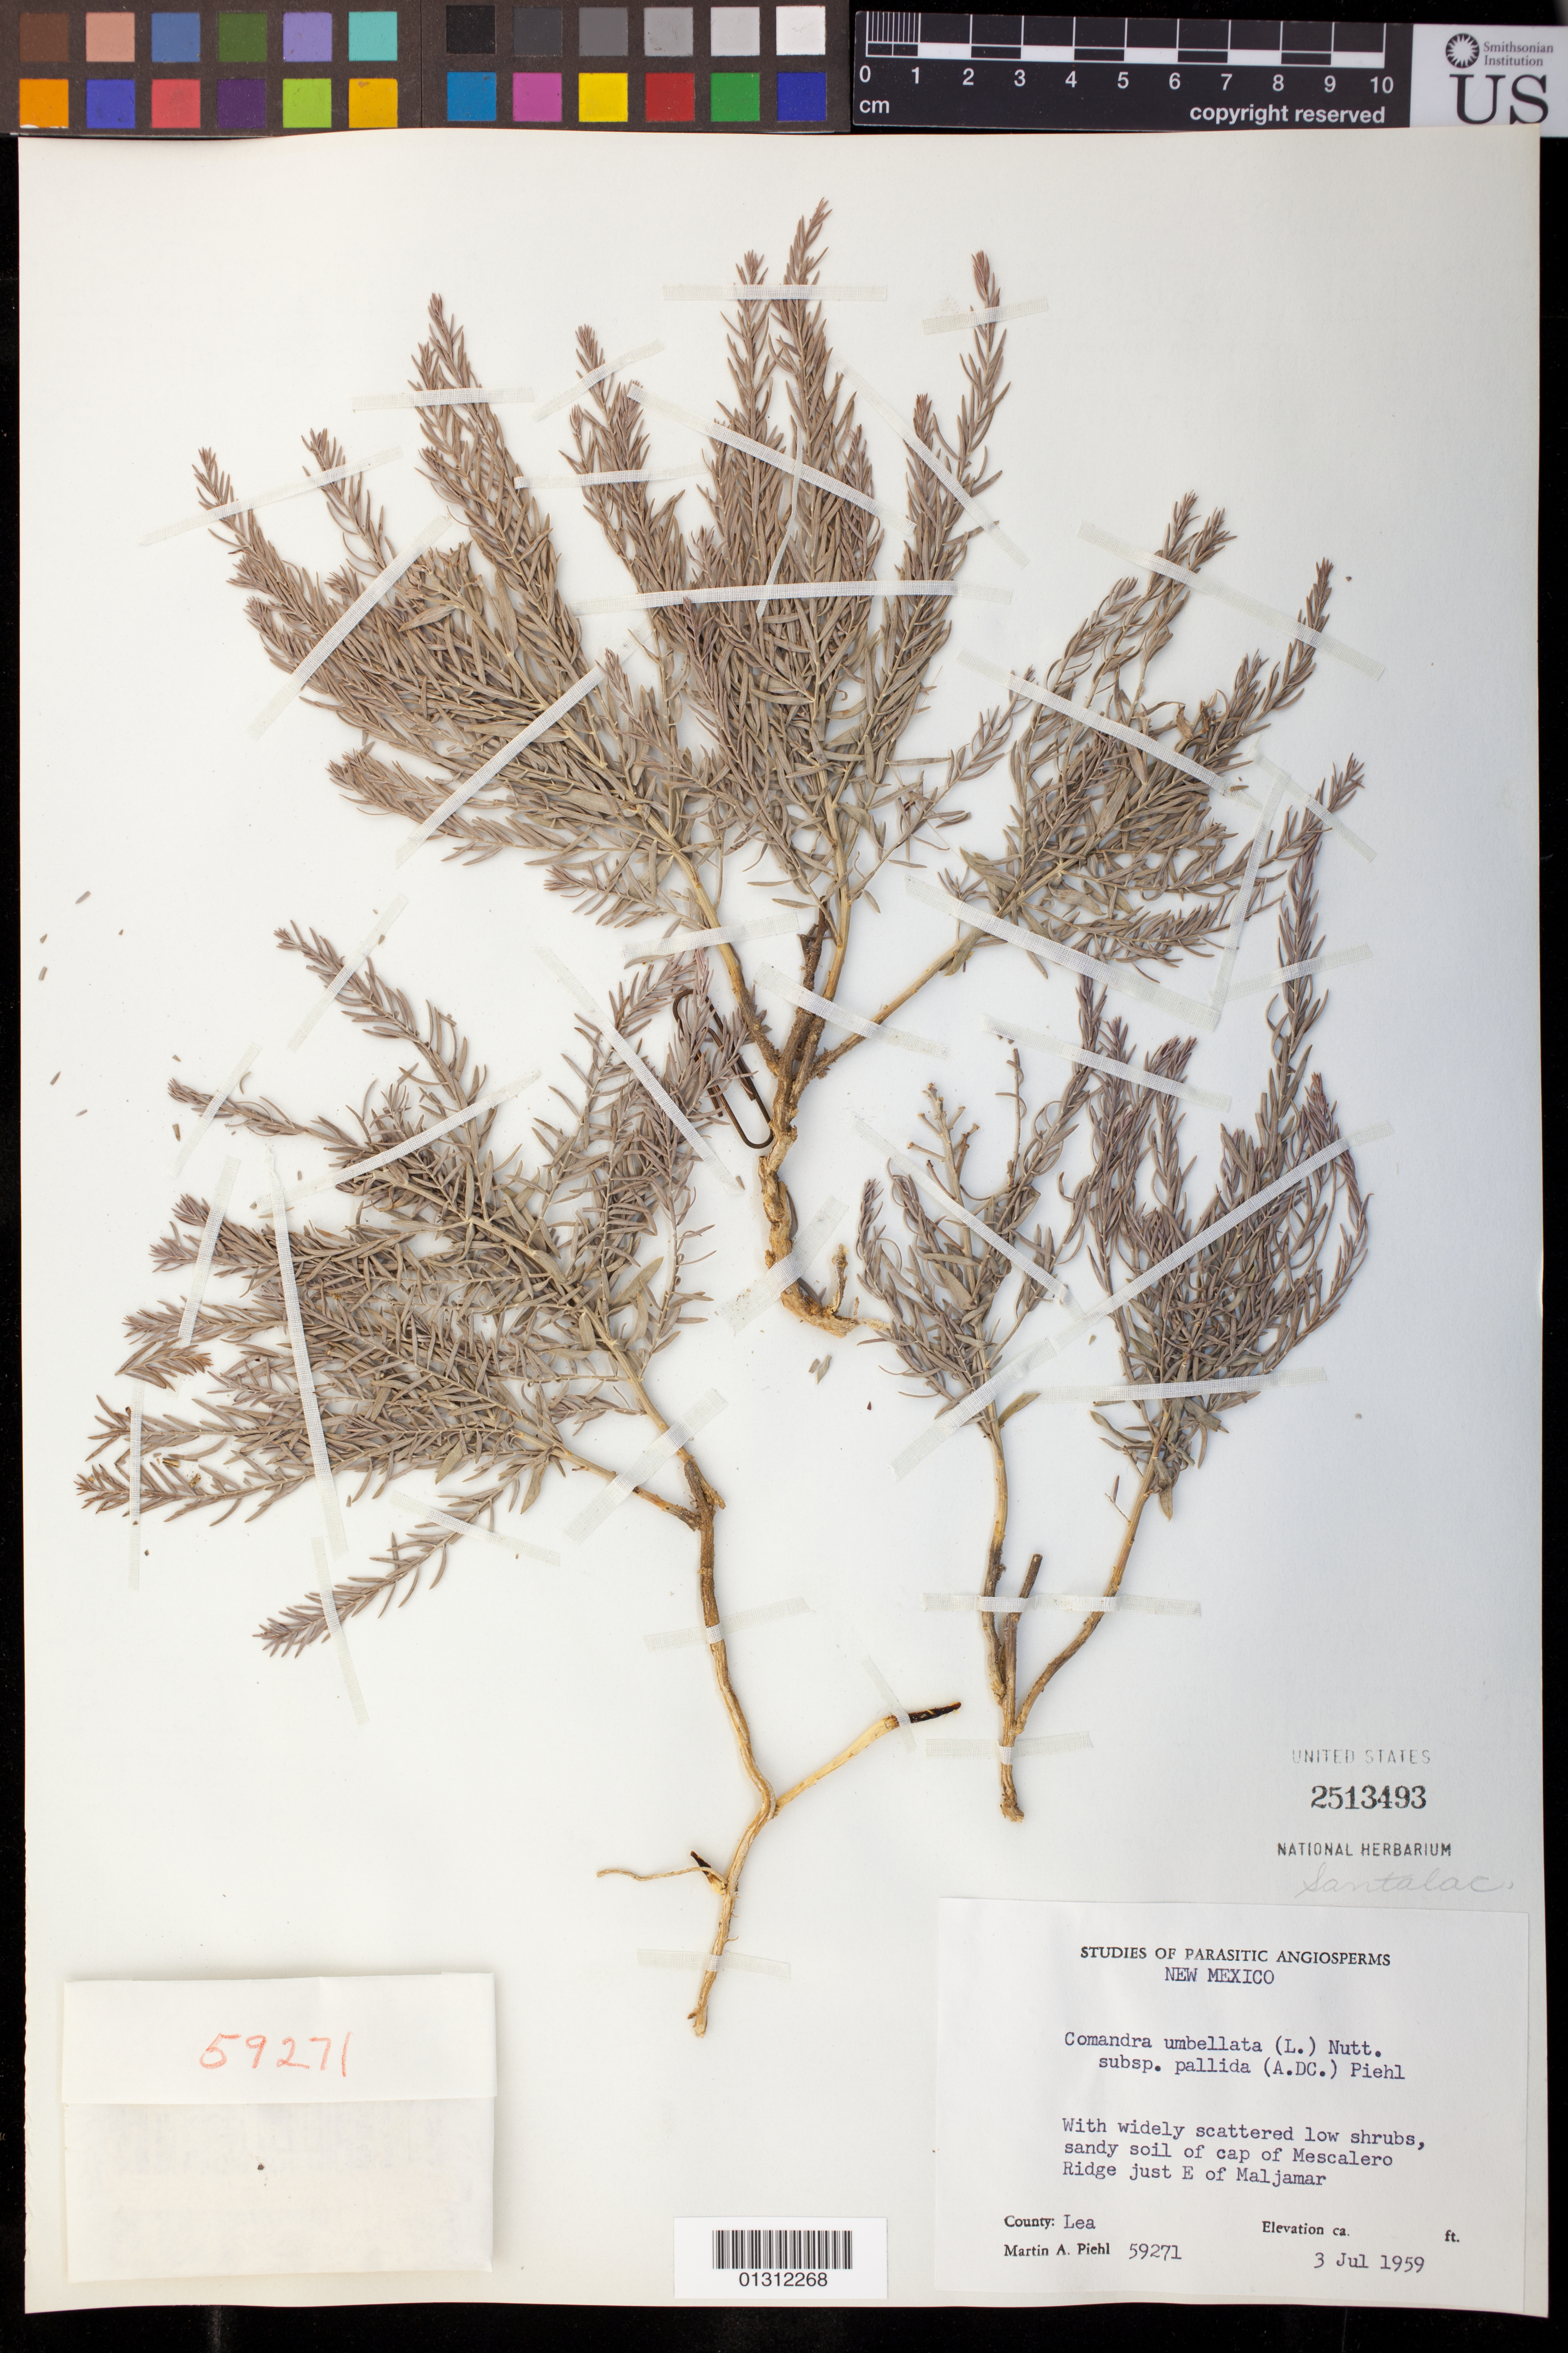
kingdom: Plantae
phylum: Tracheophyta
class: Magnoliopsida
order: Santalales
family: Comandraceae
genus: Comandra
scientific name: Comandra umbellata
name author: (L.) Nutt.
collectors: M. Piehl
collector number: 59271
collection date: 1959-07-03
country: United States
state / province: New Mexico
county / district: Lea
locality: Cap of Mescalero Ridge just E of Maljamar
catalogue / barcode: US 2513493